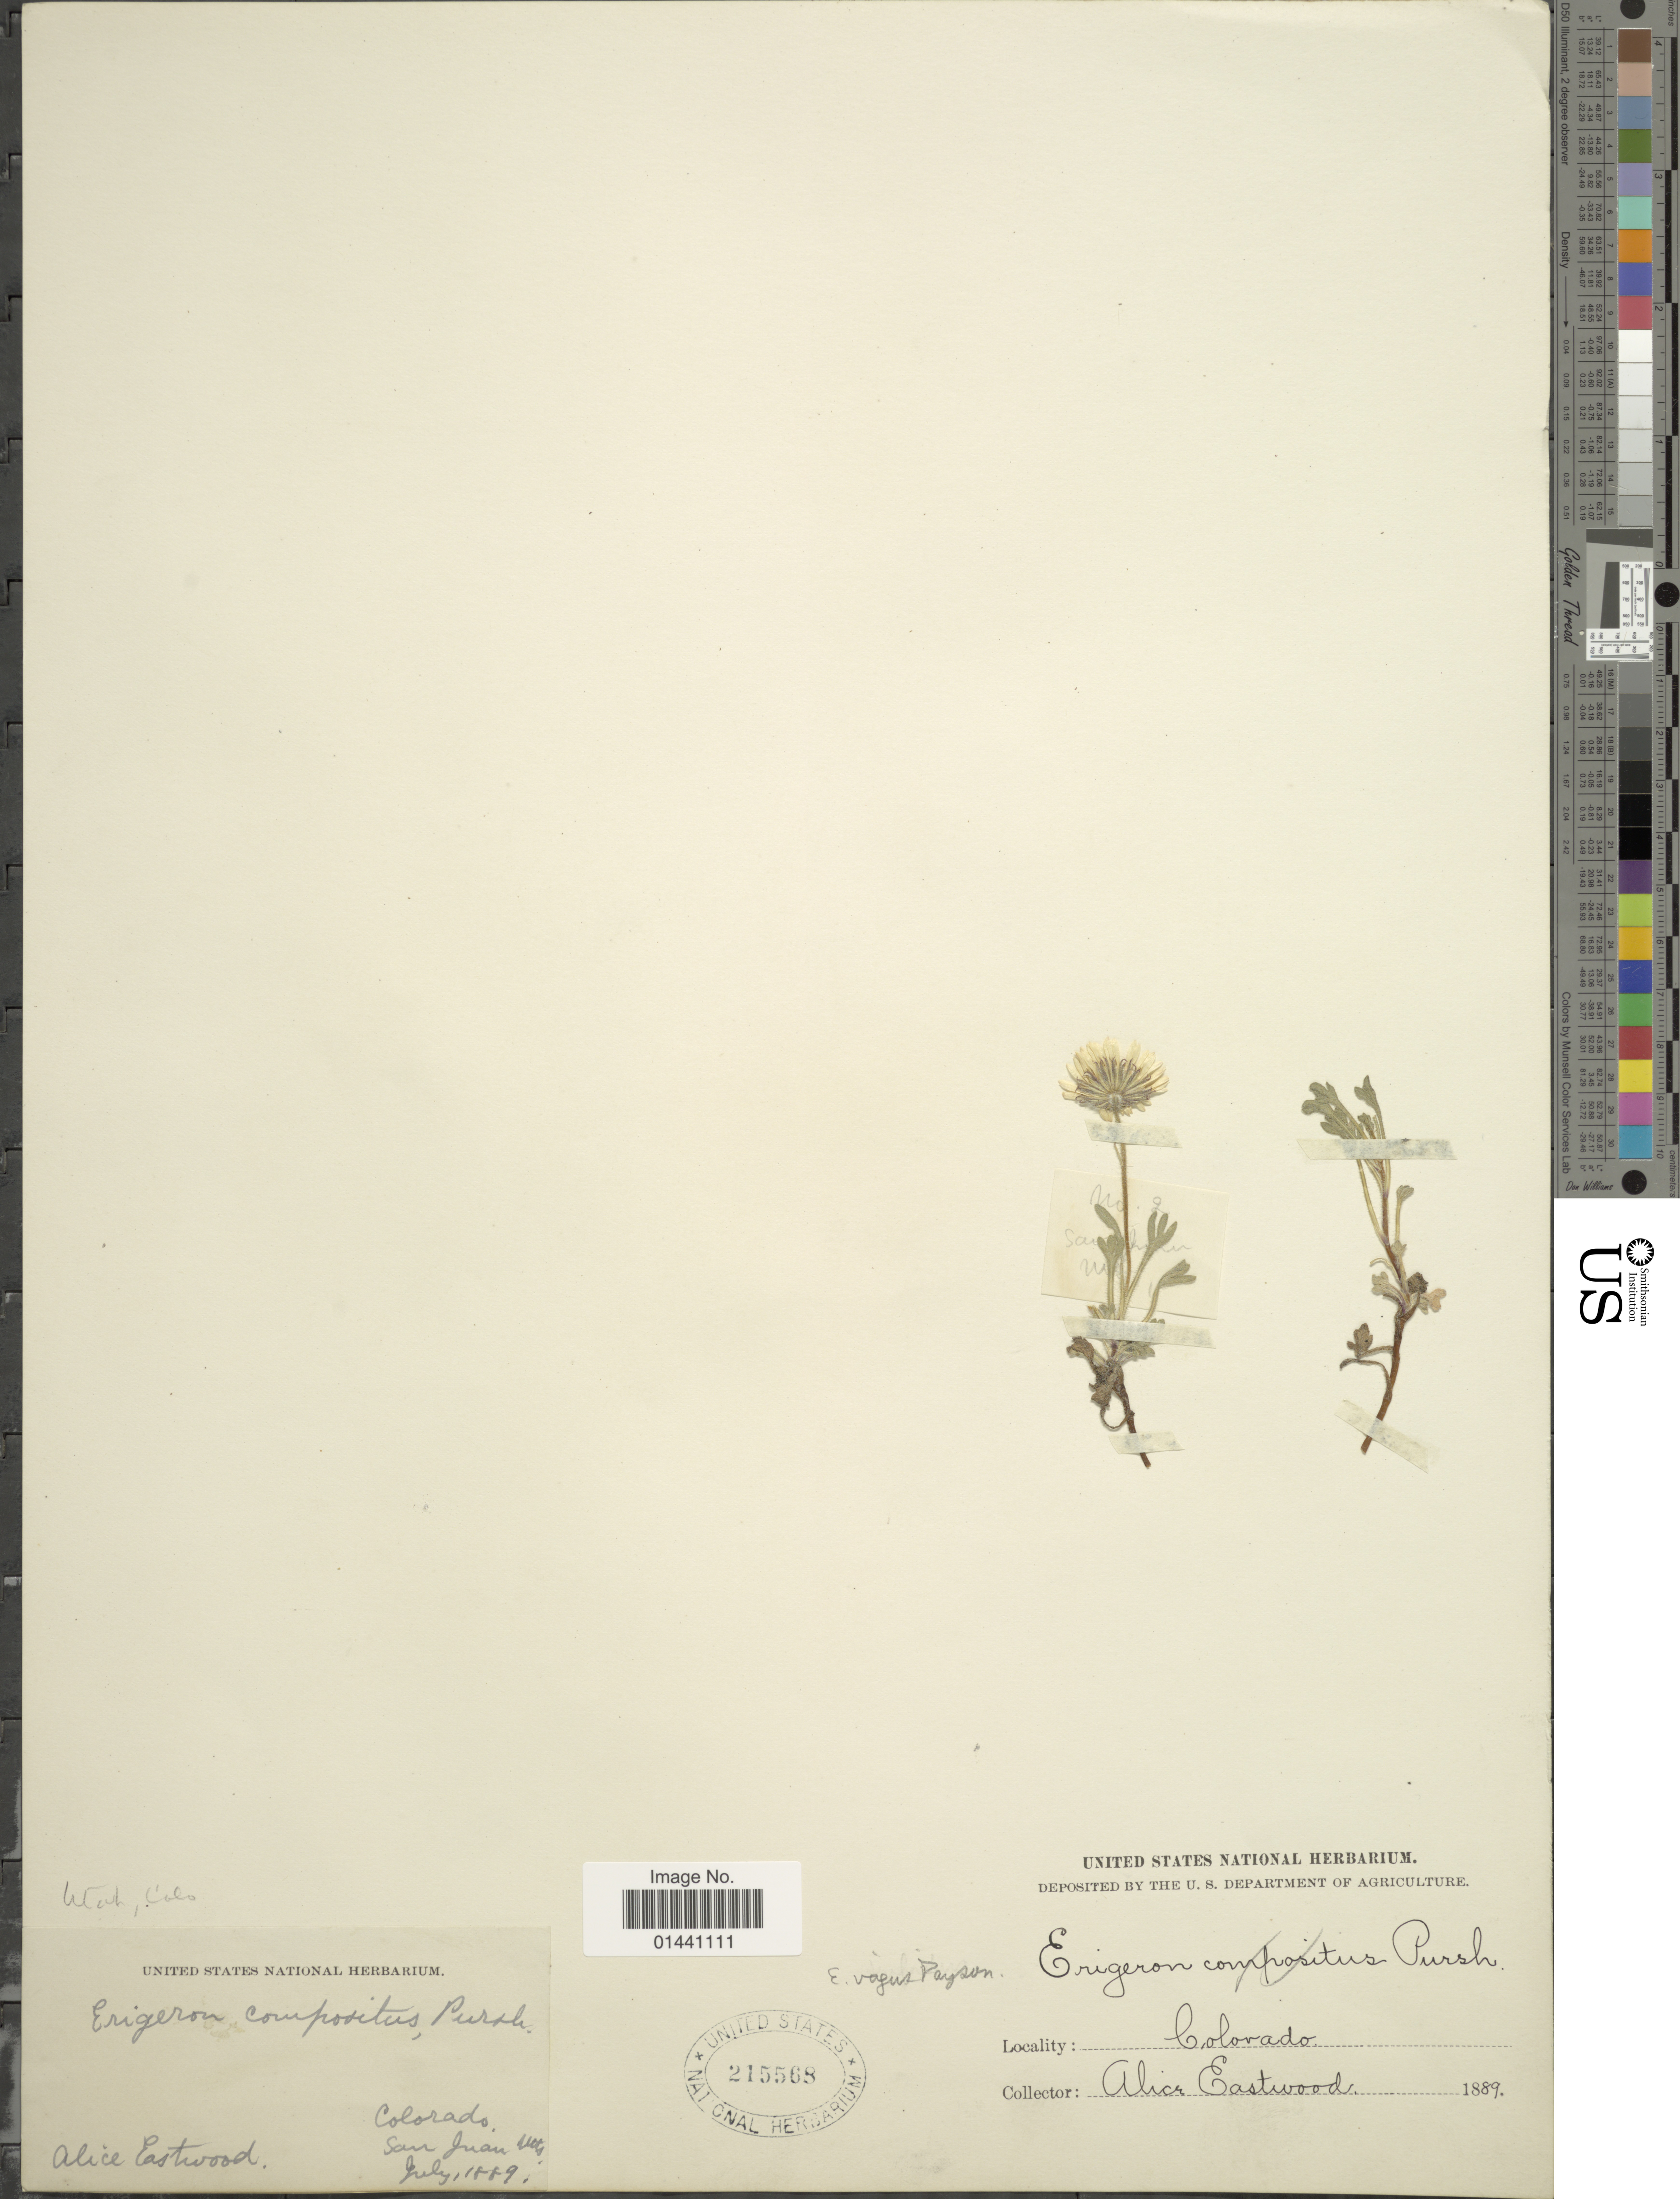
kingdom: Plantae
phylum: Tracheophyta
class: Magnoliopsida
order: Asterales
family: Asteraceae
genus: Erigeron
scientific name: Erigeron vagus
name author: Payson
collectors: A. Eastwood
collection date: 1889-01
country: United States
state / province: Colorado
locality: San Juan Mts.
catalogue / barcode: US 215568